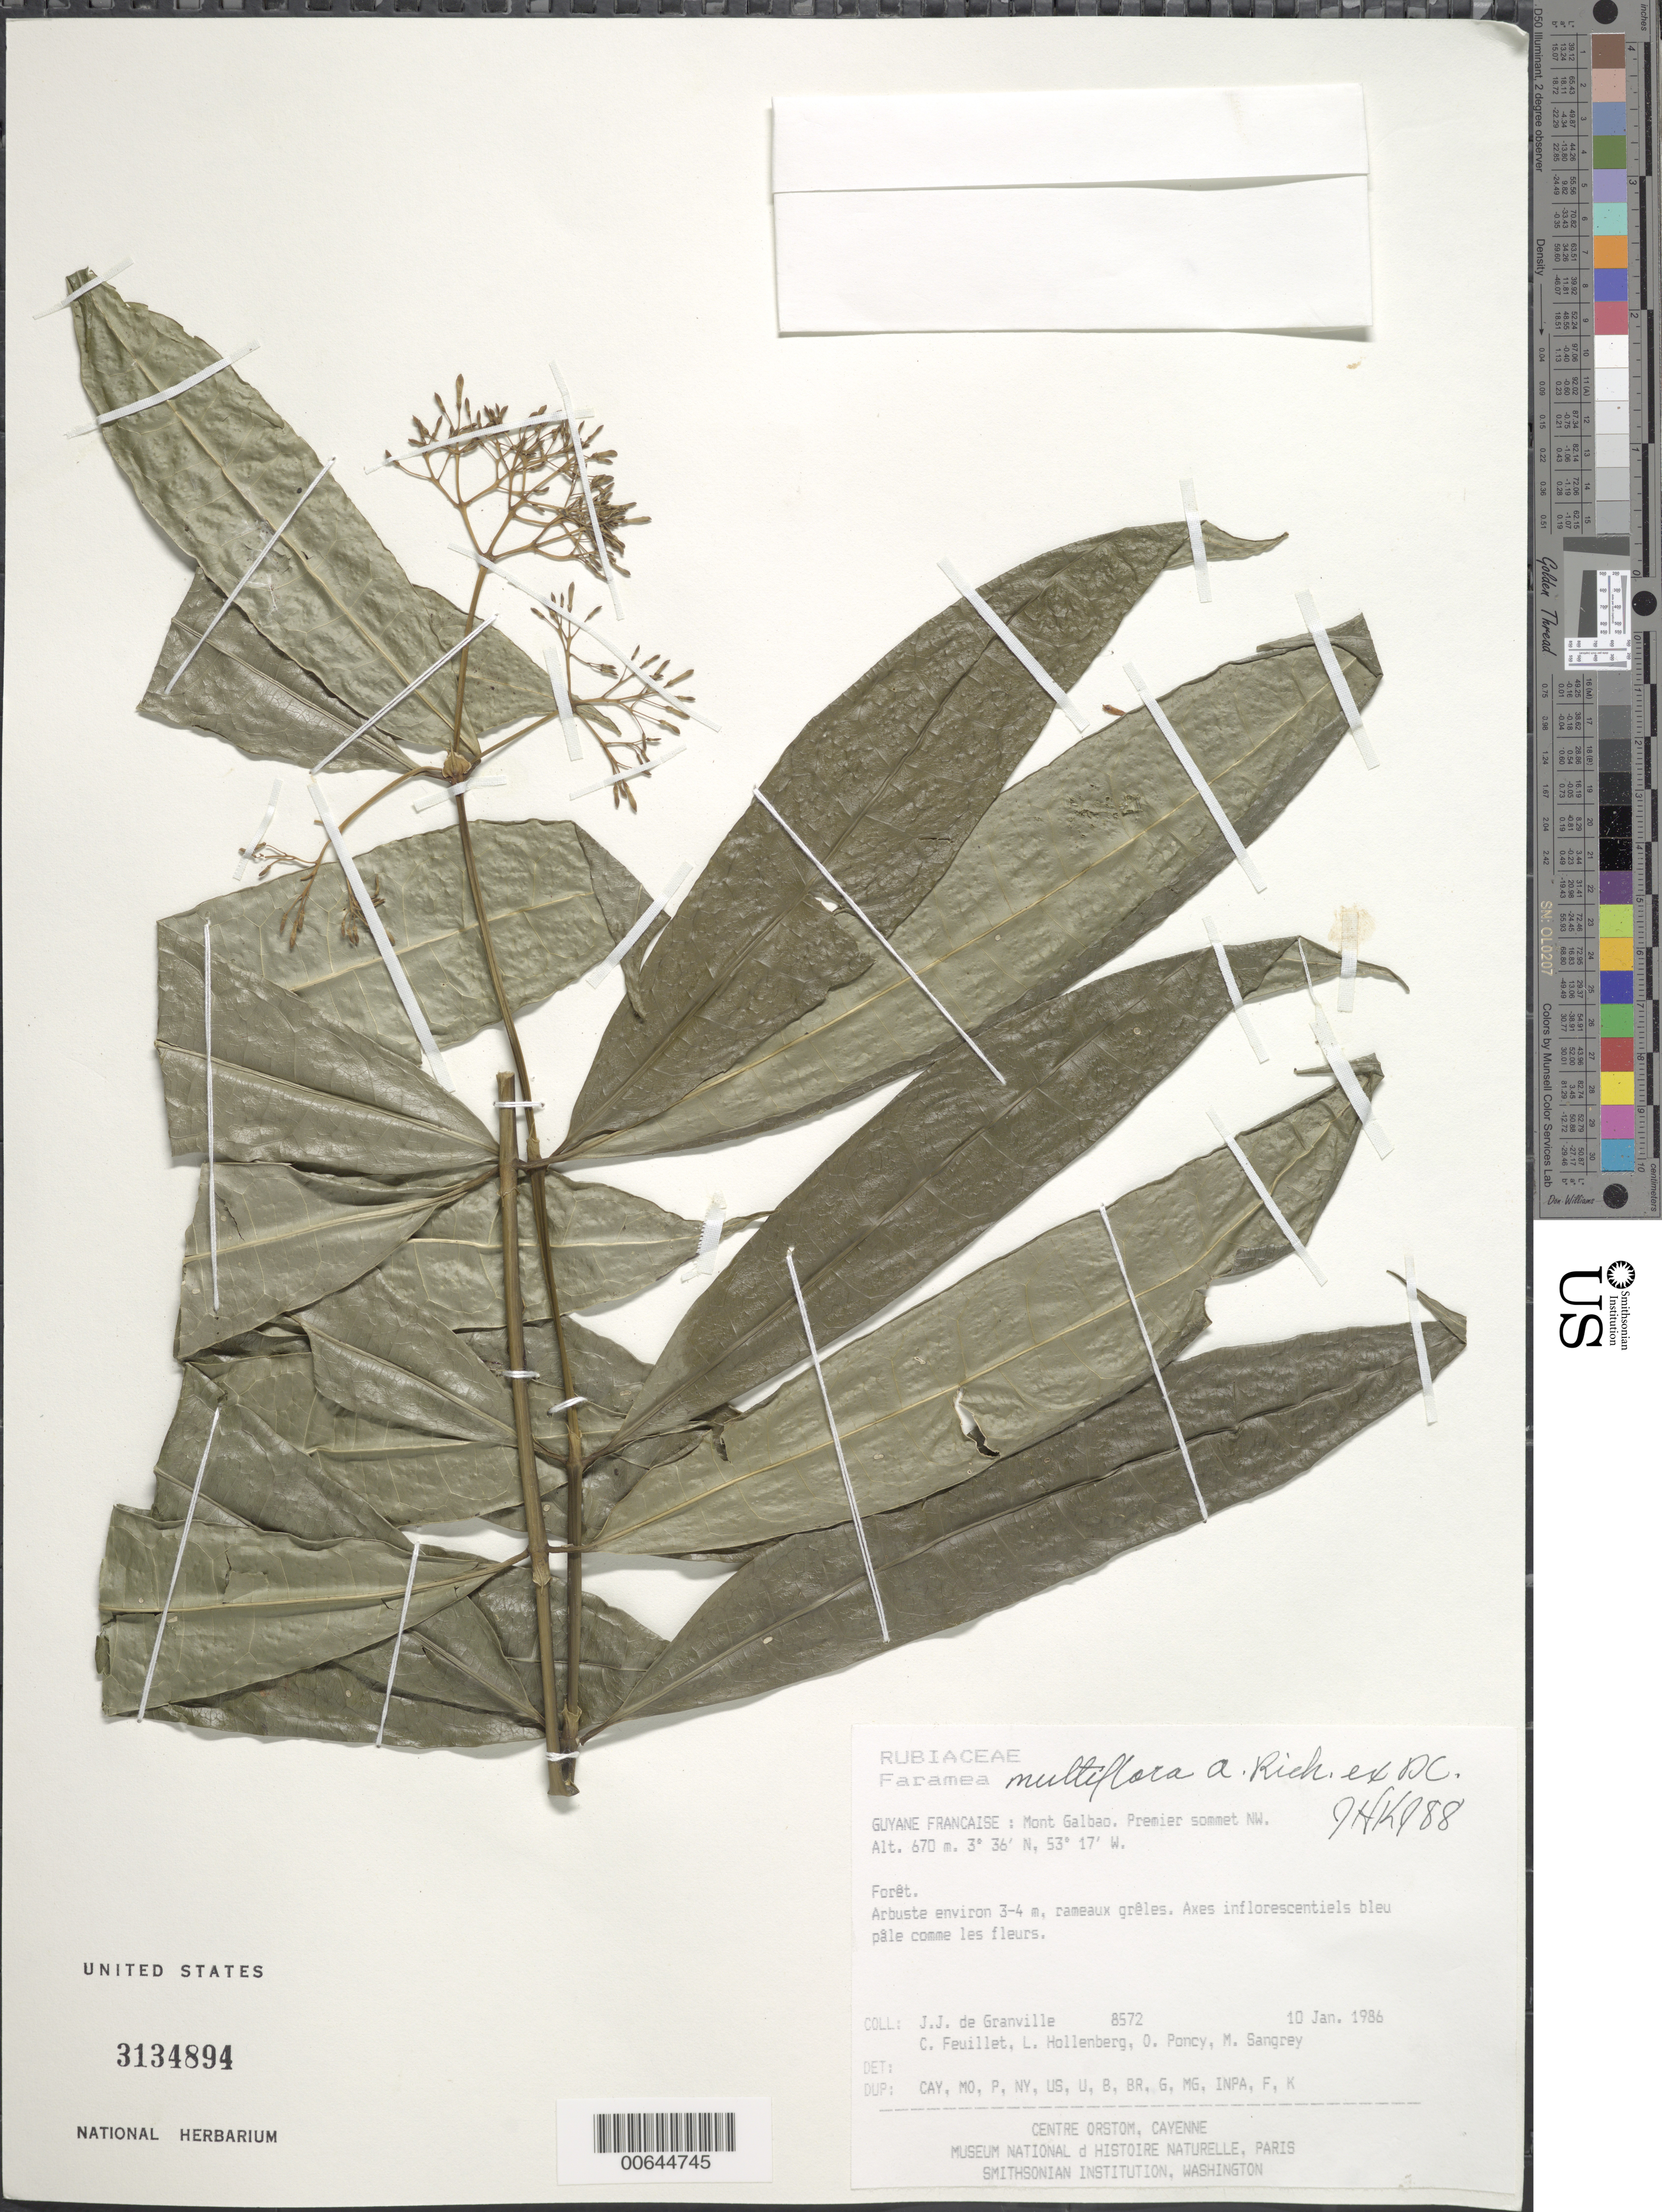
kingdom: Plantae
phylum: Tracheophyta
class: Magnoliopsida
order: Gentianales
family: Rubiaceae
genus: Faramea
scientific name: Faramea multiflora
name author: A. Rich. ex DC.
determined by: Kirkbride, J. H.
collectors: J.-J. de Granville, C. Feuillet, L. Hollenberg, O. Poncy & M. S. Sangrey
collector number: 8572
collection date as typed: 10-Jan-86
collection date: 1986-01-10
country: French Guiana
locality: Mont Galbao. Premier sommet NW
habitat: Forêt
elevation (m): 670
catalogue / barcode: US 3134894